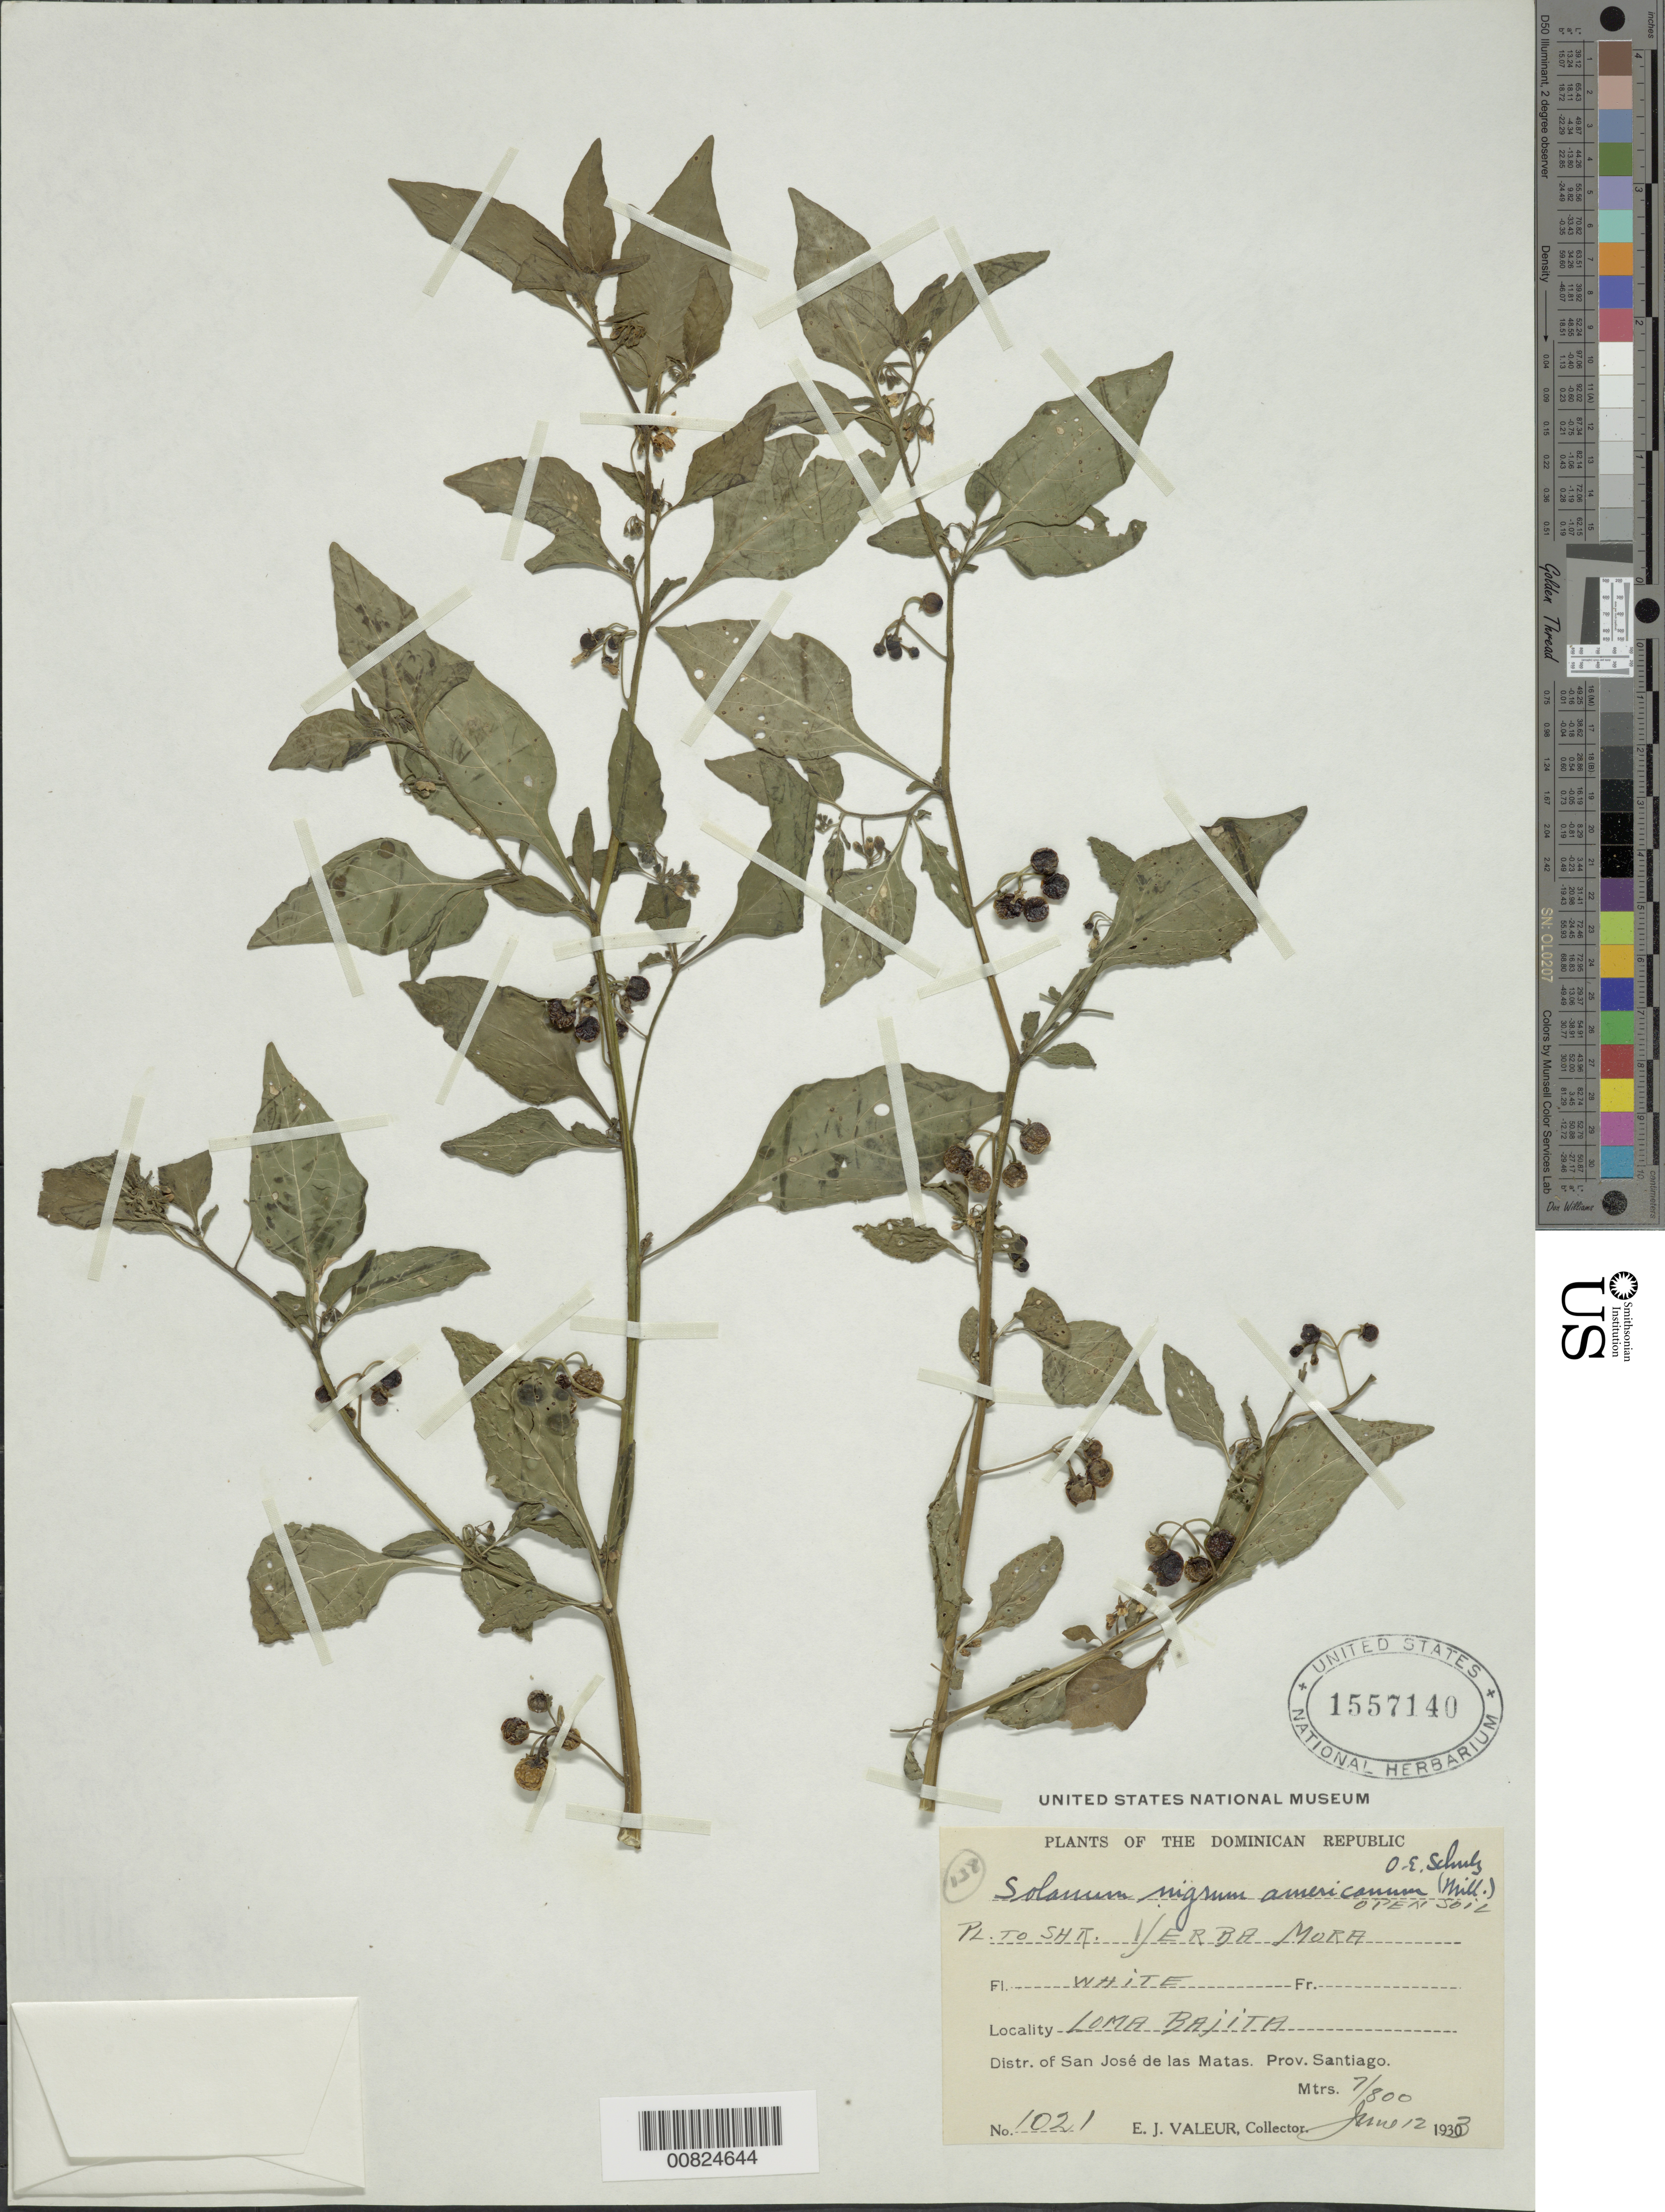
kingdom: Plantae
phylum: Tracheophyta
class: Magnoliopsida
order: Solanales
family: Solanaceae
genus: Solanum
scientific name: Solanum nigrum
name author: L.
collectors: E. Valeur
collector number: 1021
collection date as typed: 12 Jun 1933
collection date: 1933-06-12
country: Dominican Republic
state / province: Santiago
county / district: San José de las Matas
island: Hispaniola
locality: Loma Bajita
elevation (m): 700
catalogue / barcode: US 1557140